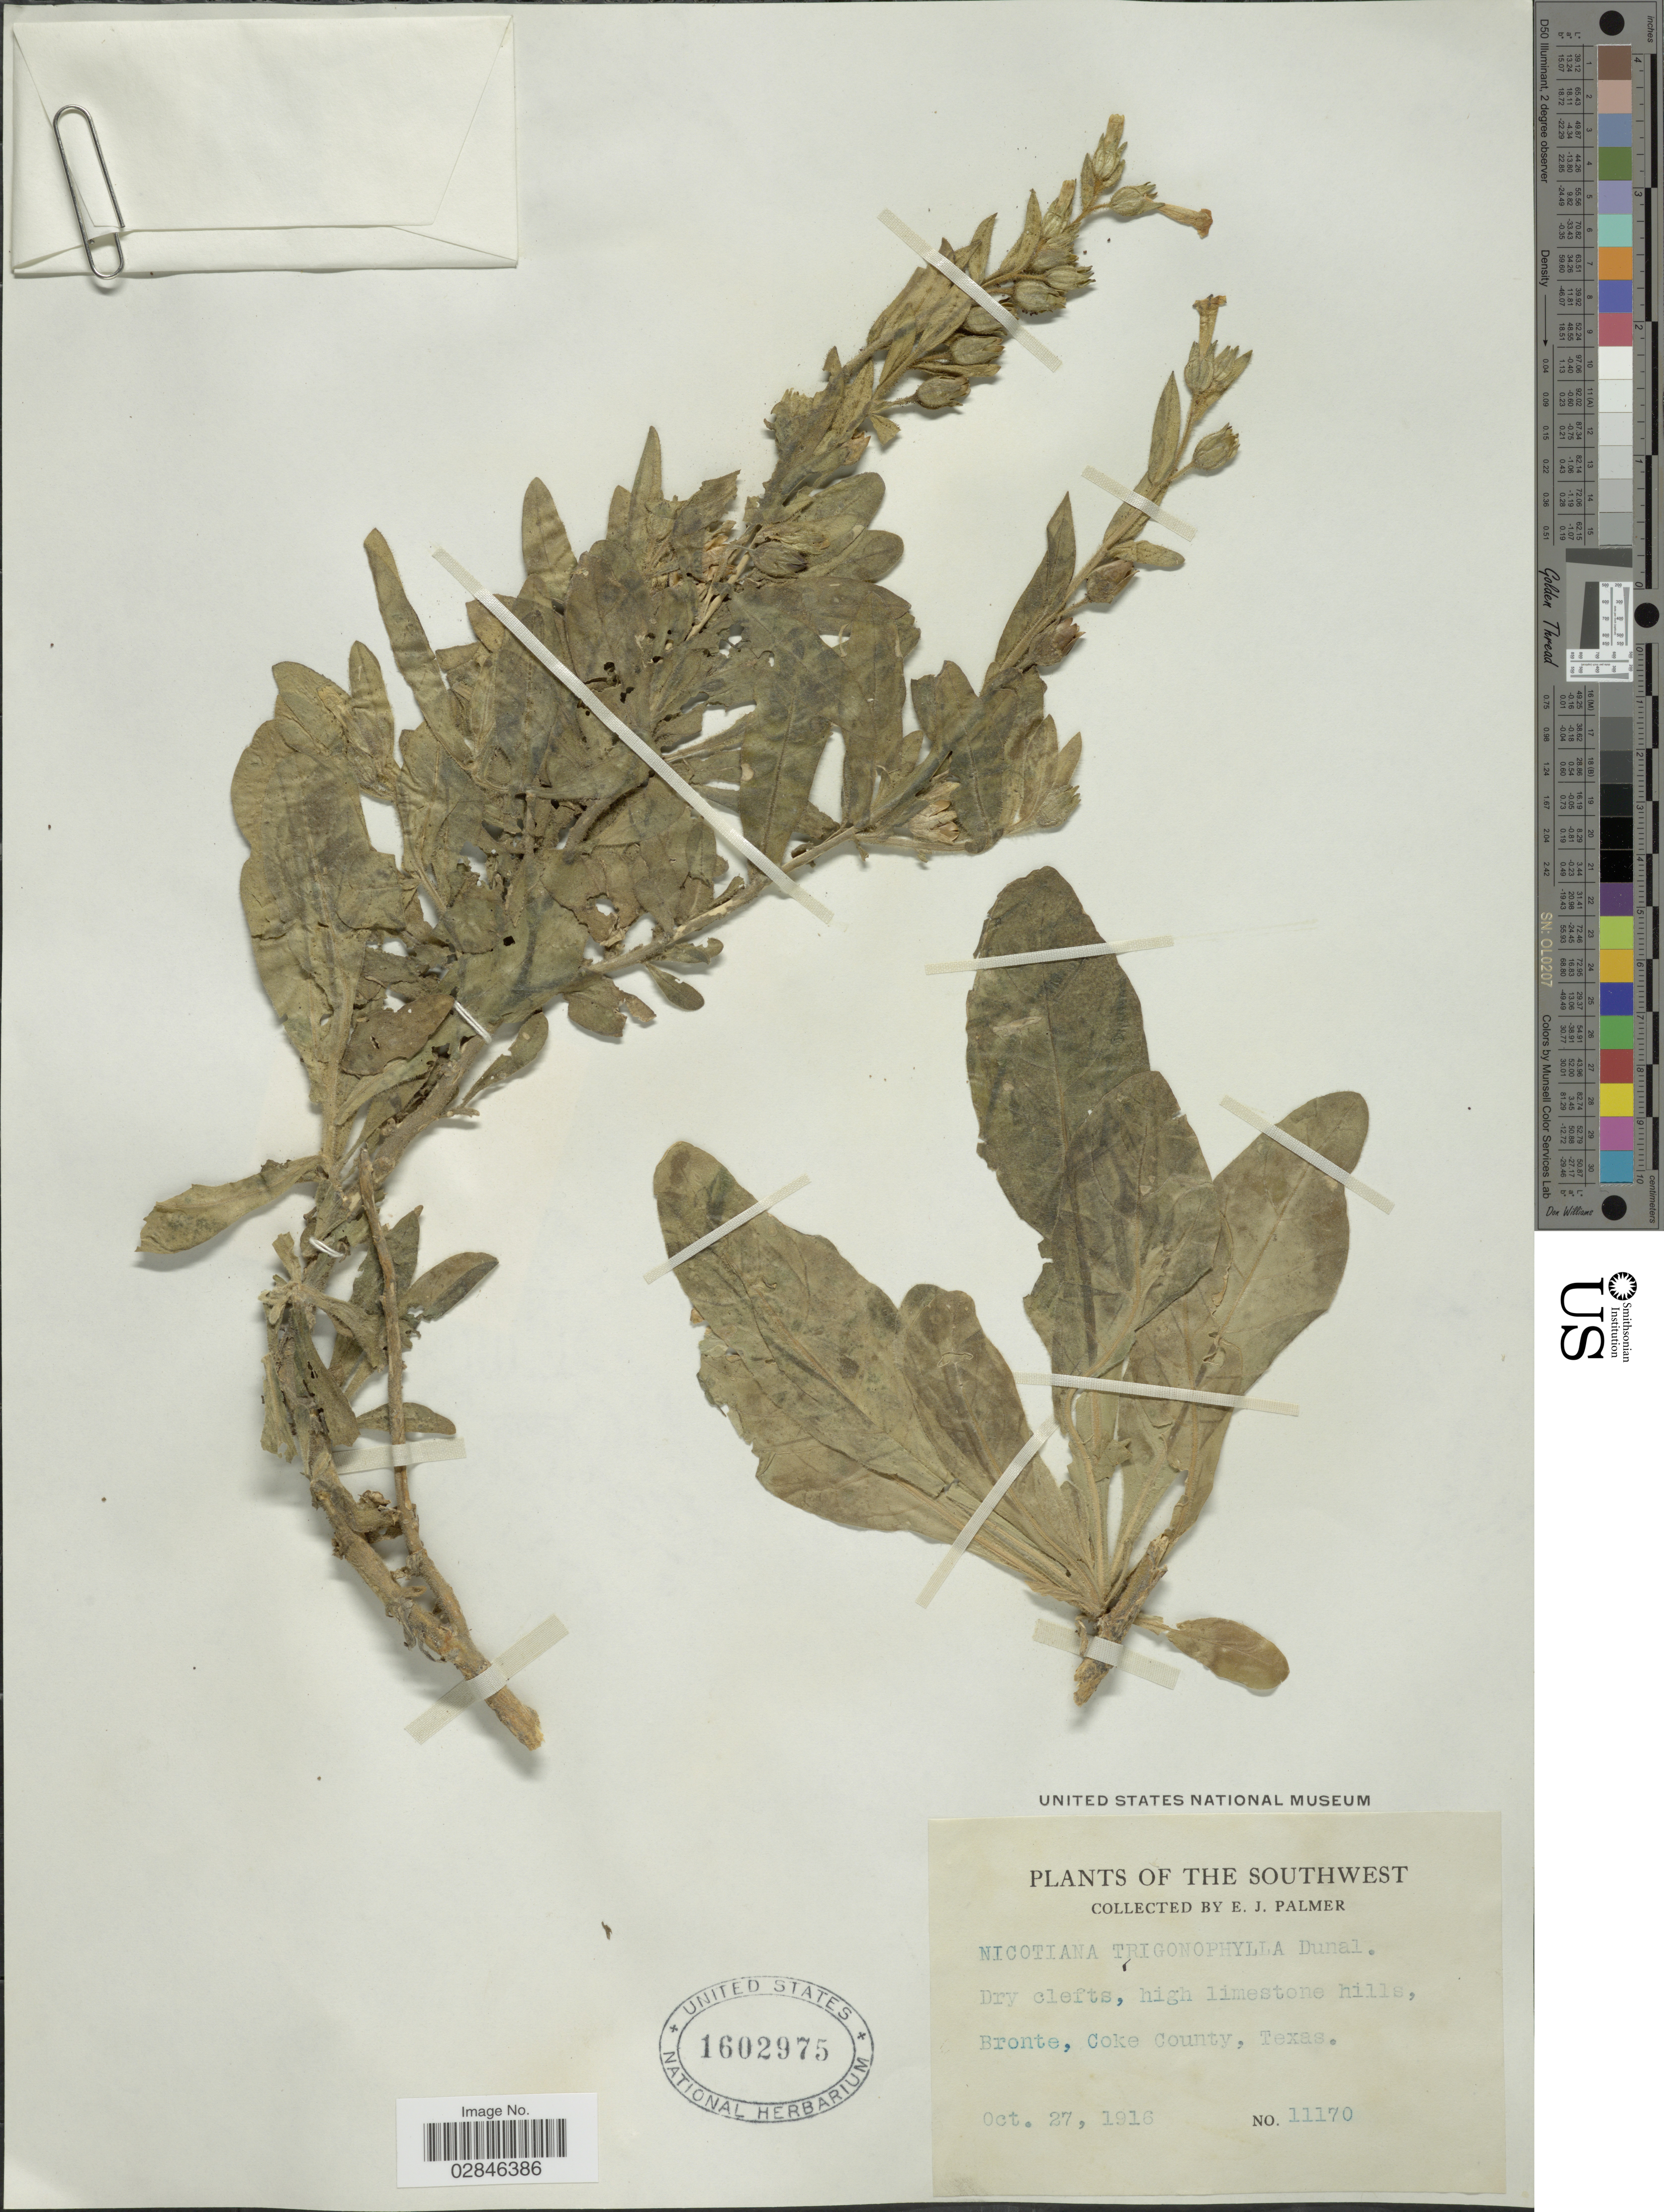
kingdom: Plantae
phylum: Tracheophyta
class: Magnoliopsida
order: Solanales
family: Solanaceae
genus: Nicotiana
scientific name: Nicotiana trigonophylla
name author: Dunal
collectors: E. J. Palmer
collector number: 11170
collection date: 1916-10-27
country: United States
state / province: Texas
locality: Bronte, Coke County.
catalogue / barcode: US 1602975